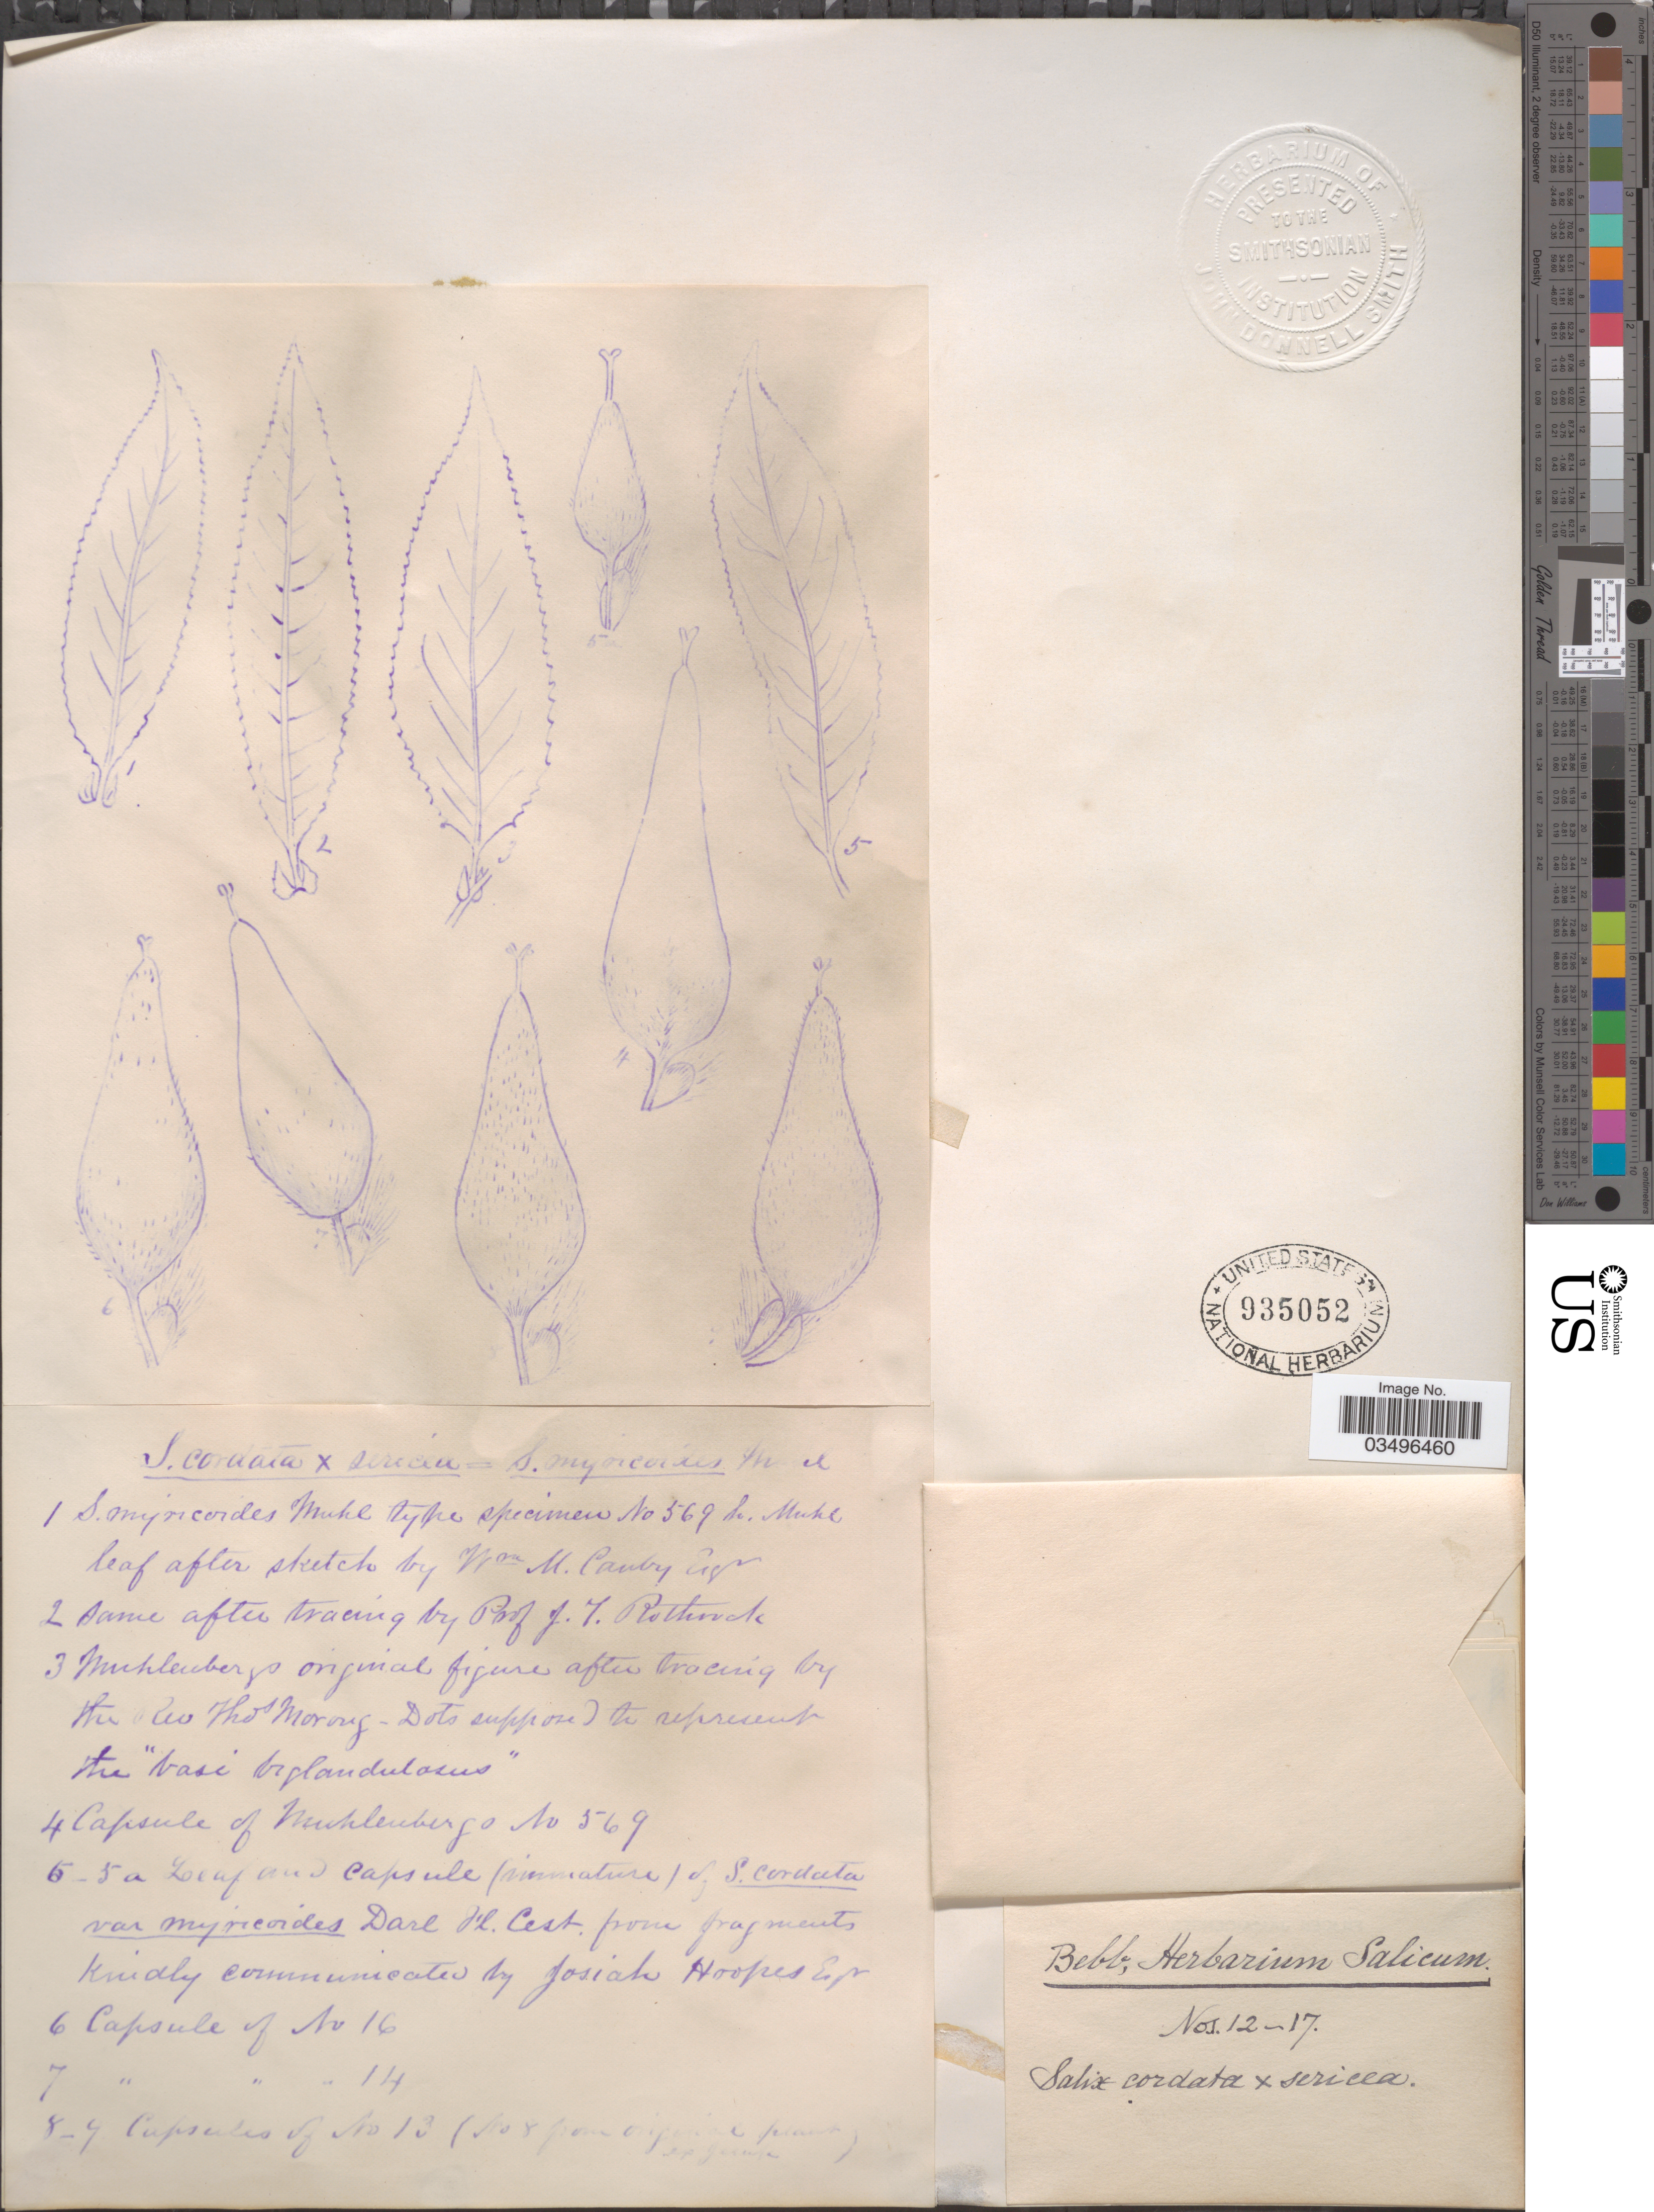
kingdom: Plantae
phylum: Tracheophyta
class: Magnoliopsida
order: Malpighiales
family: Salicaceae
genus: Salix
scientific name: Salix cordata x S. sericea Marshall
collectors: -. Bebb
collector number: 12-17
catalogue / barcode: US 935052